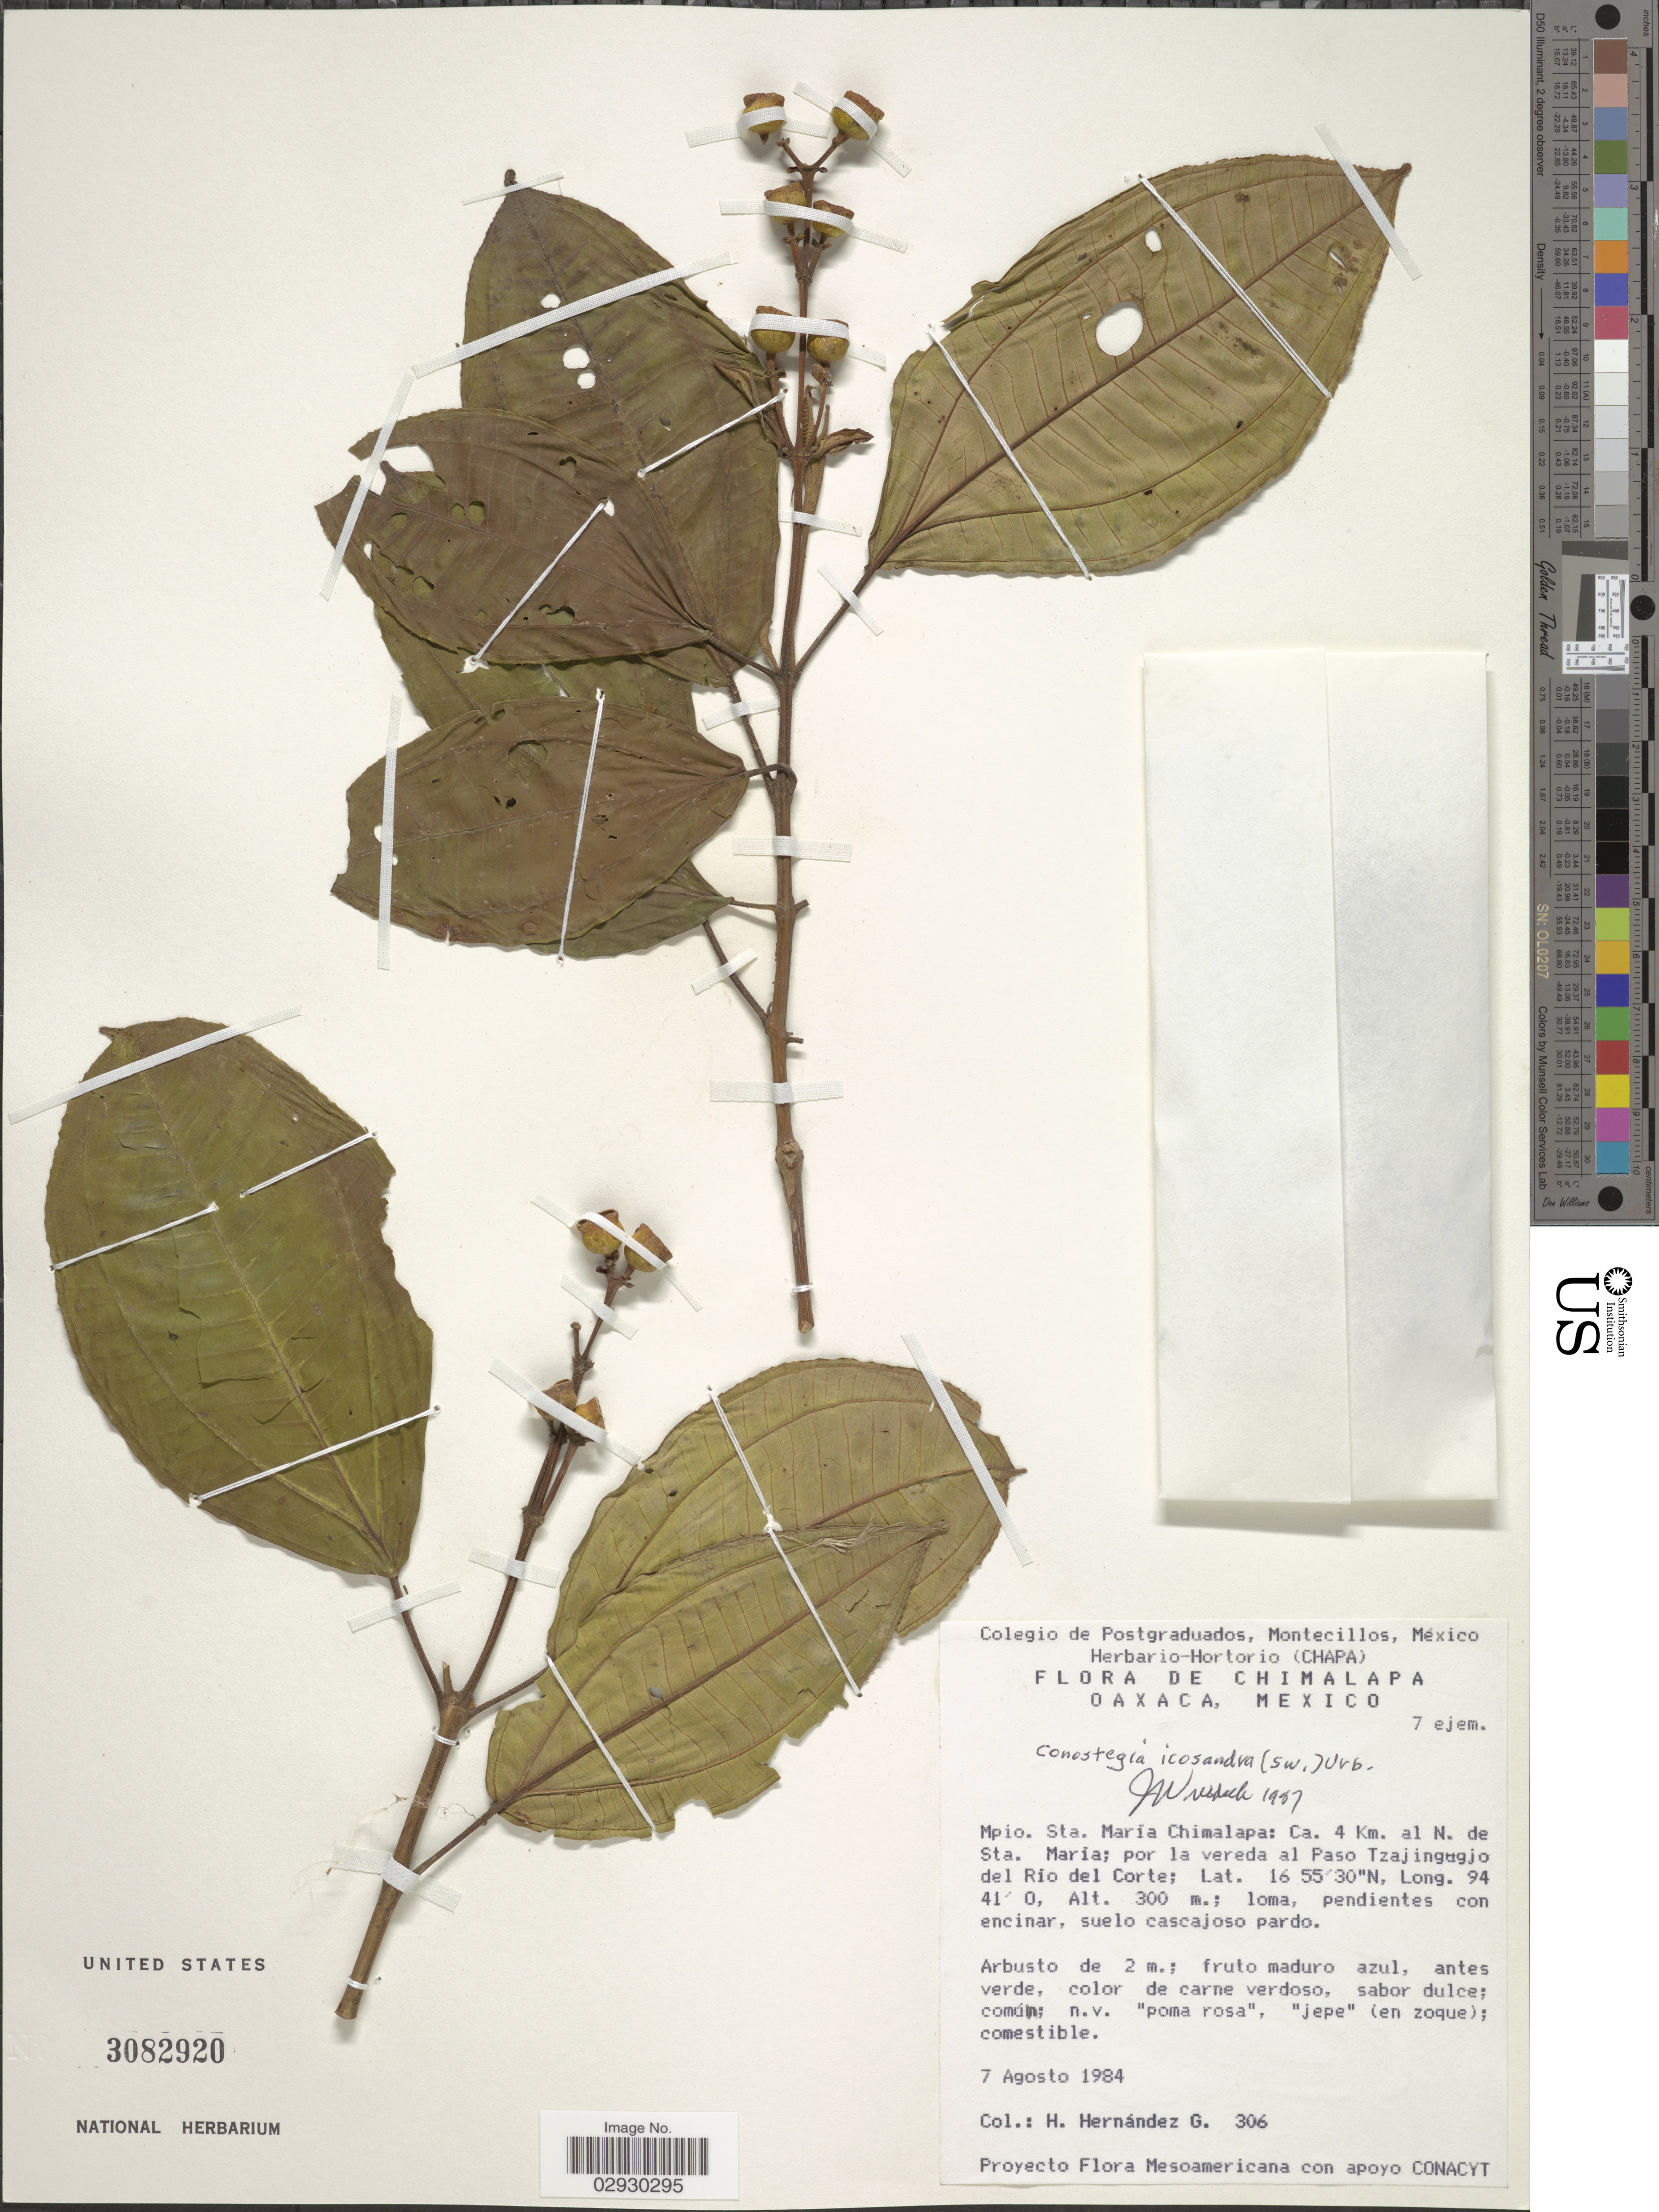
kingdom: Plantae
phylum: Tracheophyta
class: Magnoliopsida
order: Myrtales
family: Melastomataceae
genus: Conostegia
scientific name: Conostegia icosandra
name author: (Sw.) Urb.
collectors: H. Hernandez G.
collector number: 306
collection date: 1984-08-07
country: Mexico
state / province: Oaxaca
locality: Mpio. Sta. María Chimalapa: Ca. 4 Km. al N. de Sta. María; por la vereda al Paso Tzajing-gjo [interpreted] del Río del Corte.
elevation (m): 300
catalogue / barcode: US 3082920